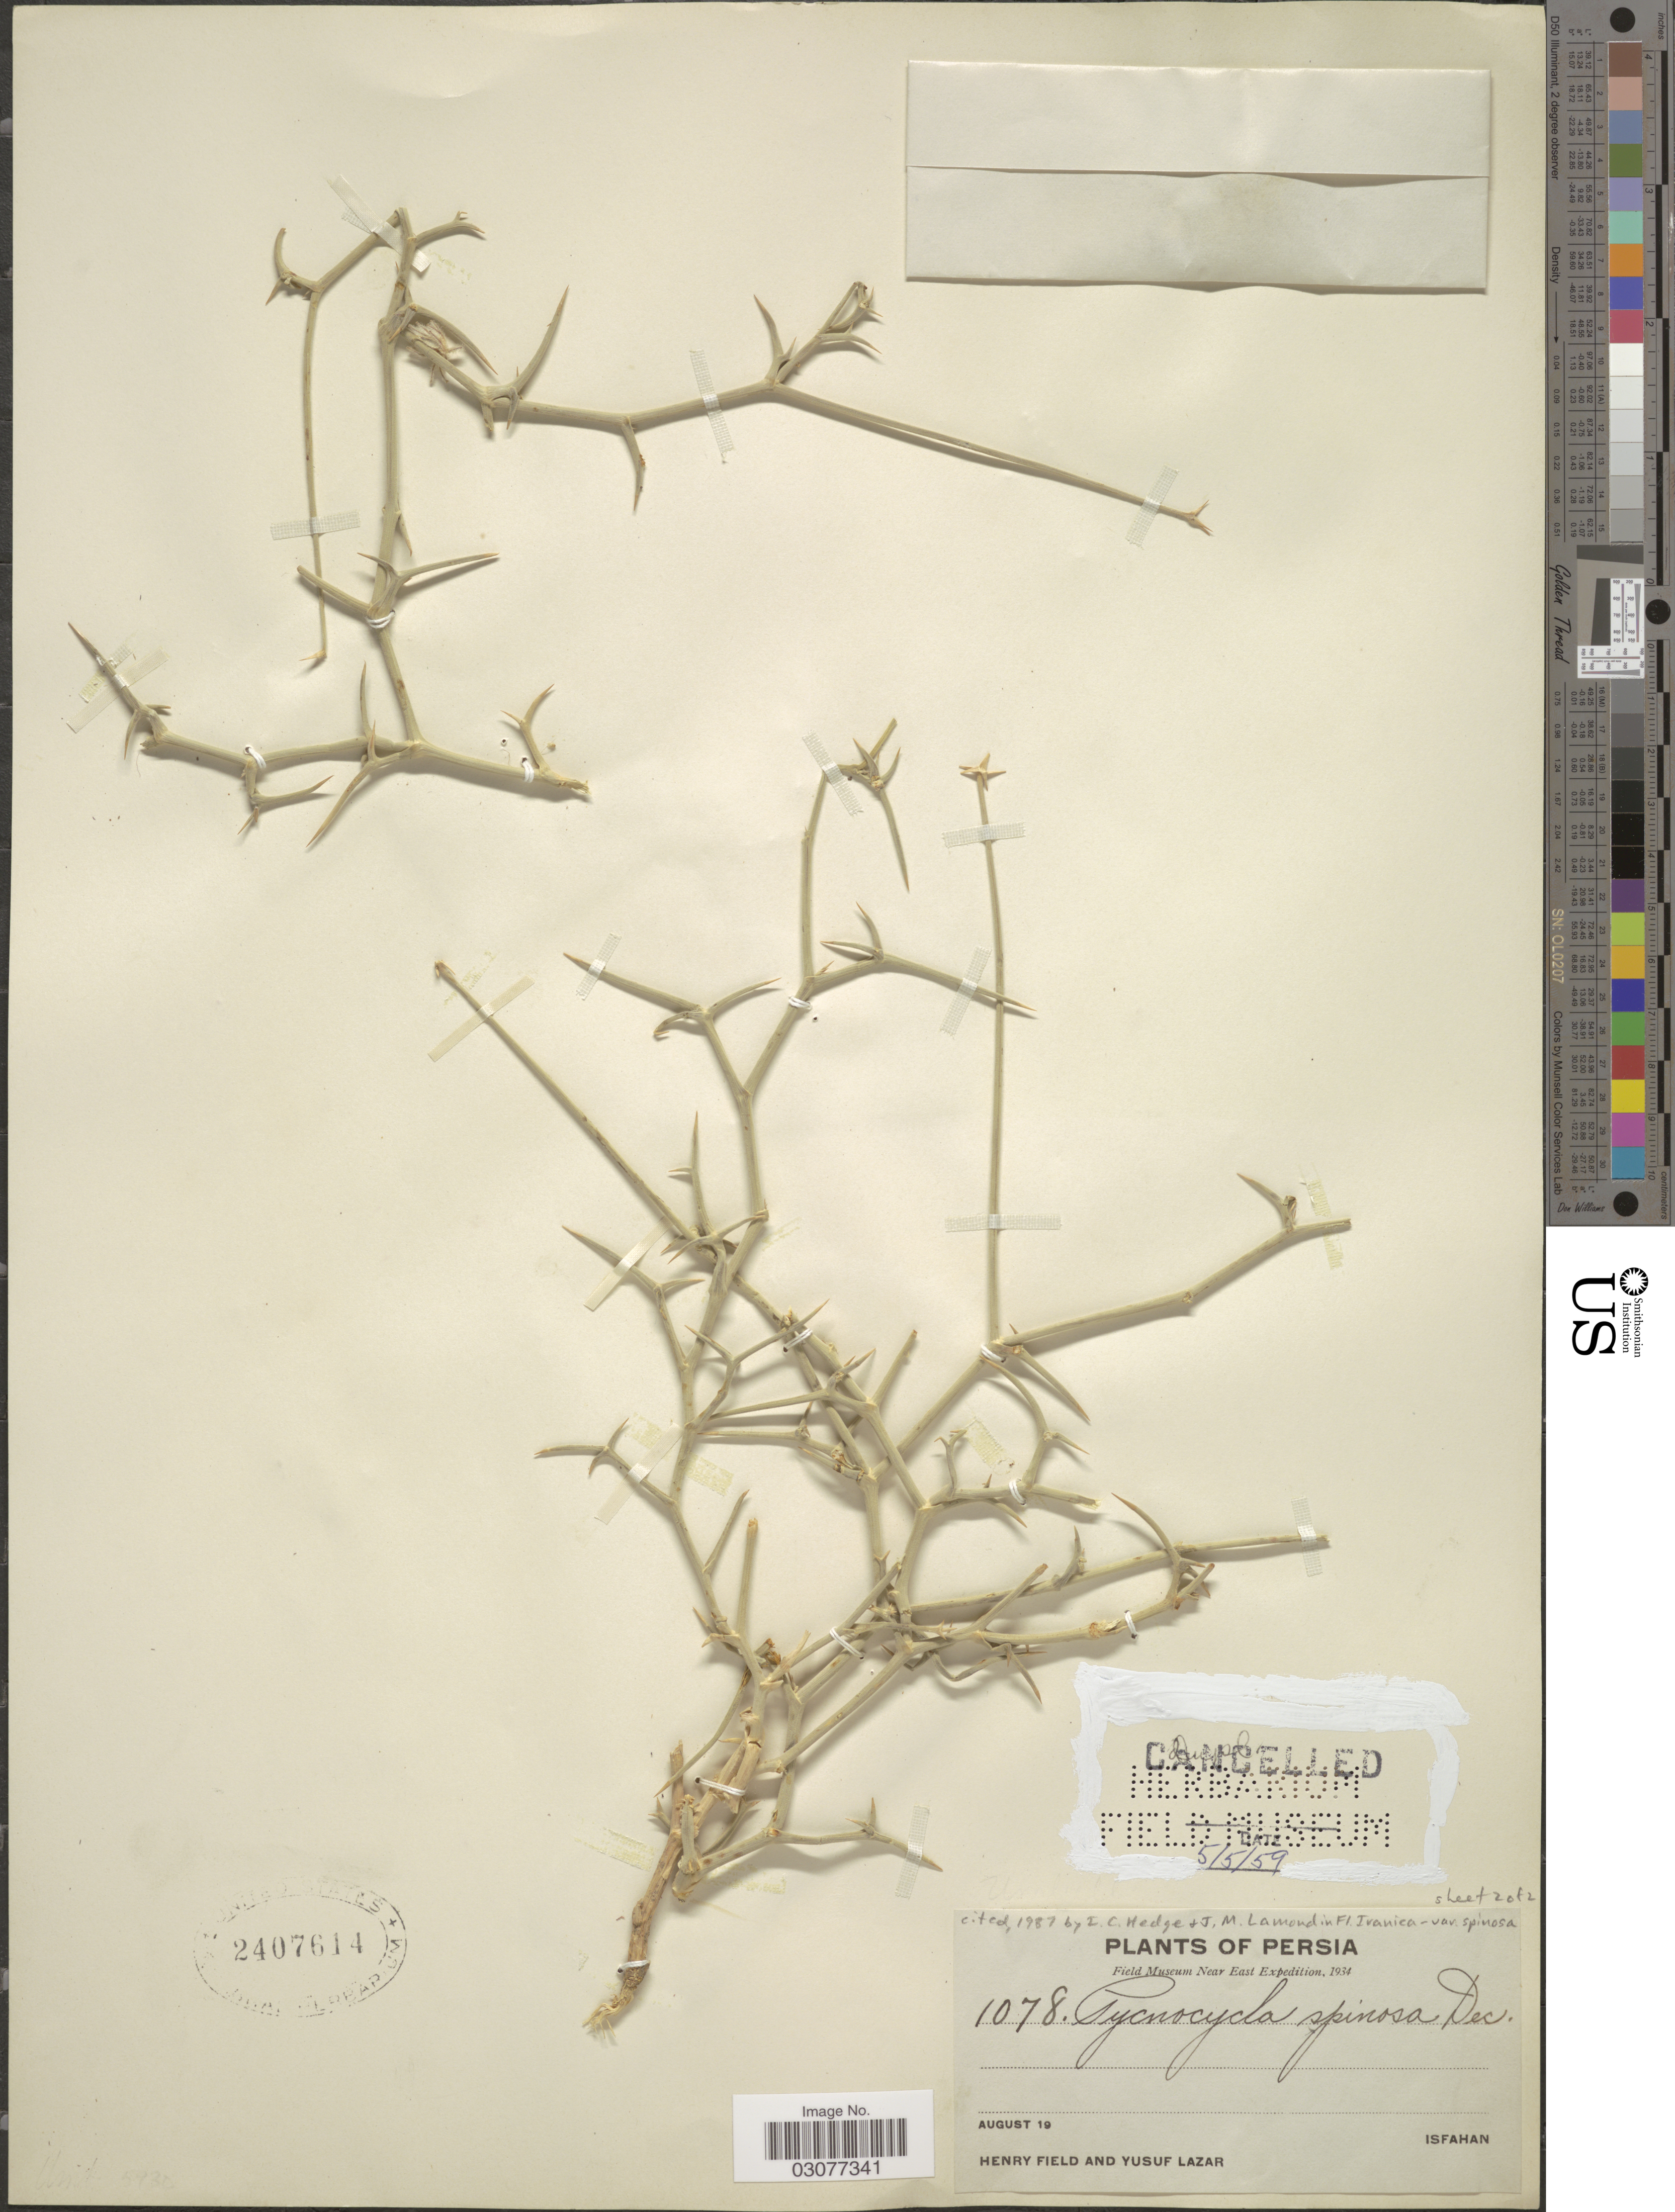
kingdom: Plantae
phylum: Tracheophyta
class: Magnoliopsida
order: Apiales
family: Apiaceae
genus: Pycnocycla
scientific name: Pycnocycla spinosa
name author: Decne.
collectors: H. Field & Y. Lazar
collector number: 1078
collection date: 1934-08-19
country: Iran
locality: Isfahan. Persia.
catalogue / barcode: US 2407614